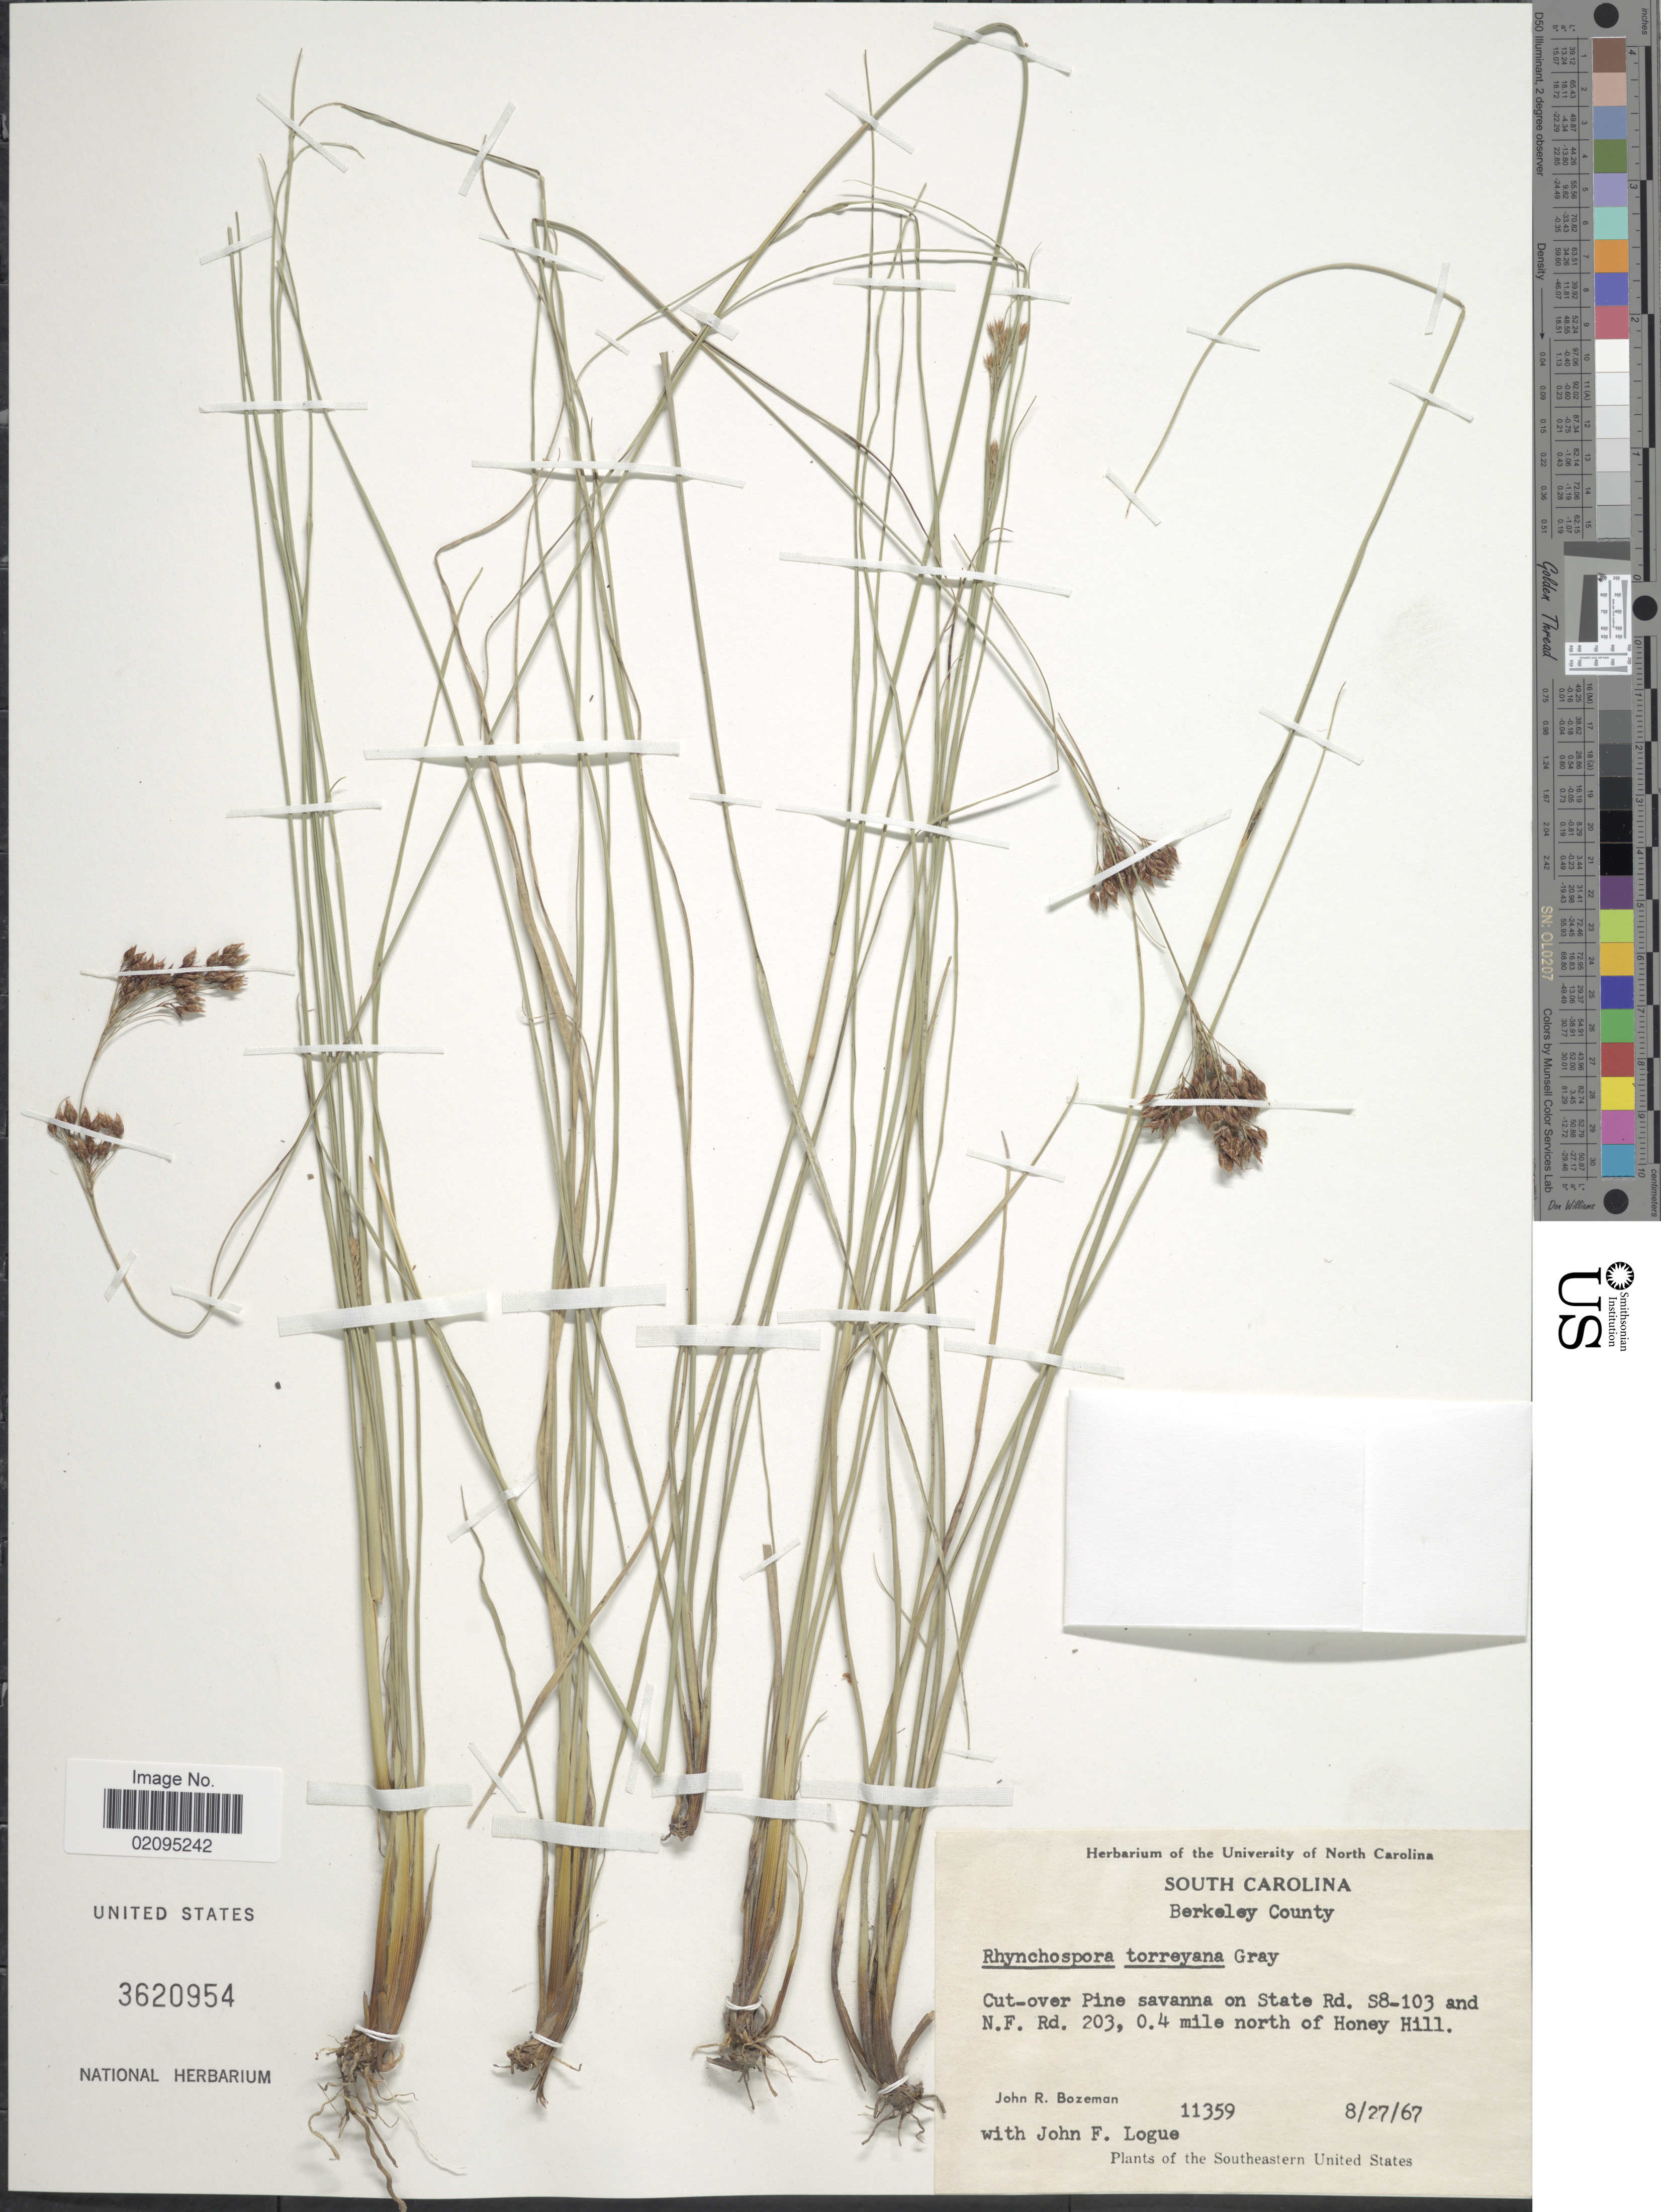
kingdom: Plantae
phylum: Tracheophyta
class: Liliopsida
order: Poales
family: Cyperaceae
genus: Rhynchospora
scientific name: Rhynchospora torreyana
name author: A. Gray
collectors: J. R. Bozeman & J. Logue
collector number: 11359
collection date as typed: Transcribed d/m/y: 27/8/67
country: United States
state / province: South Carolina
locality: Berkeley County, cut-over pine savanna on State Rd. D8-103 and N.F. Rd. 203, 0.4 mile north of Honey Hill.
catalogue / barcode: US 3620954